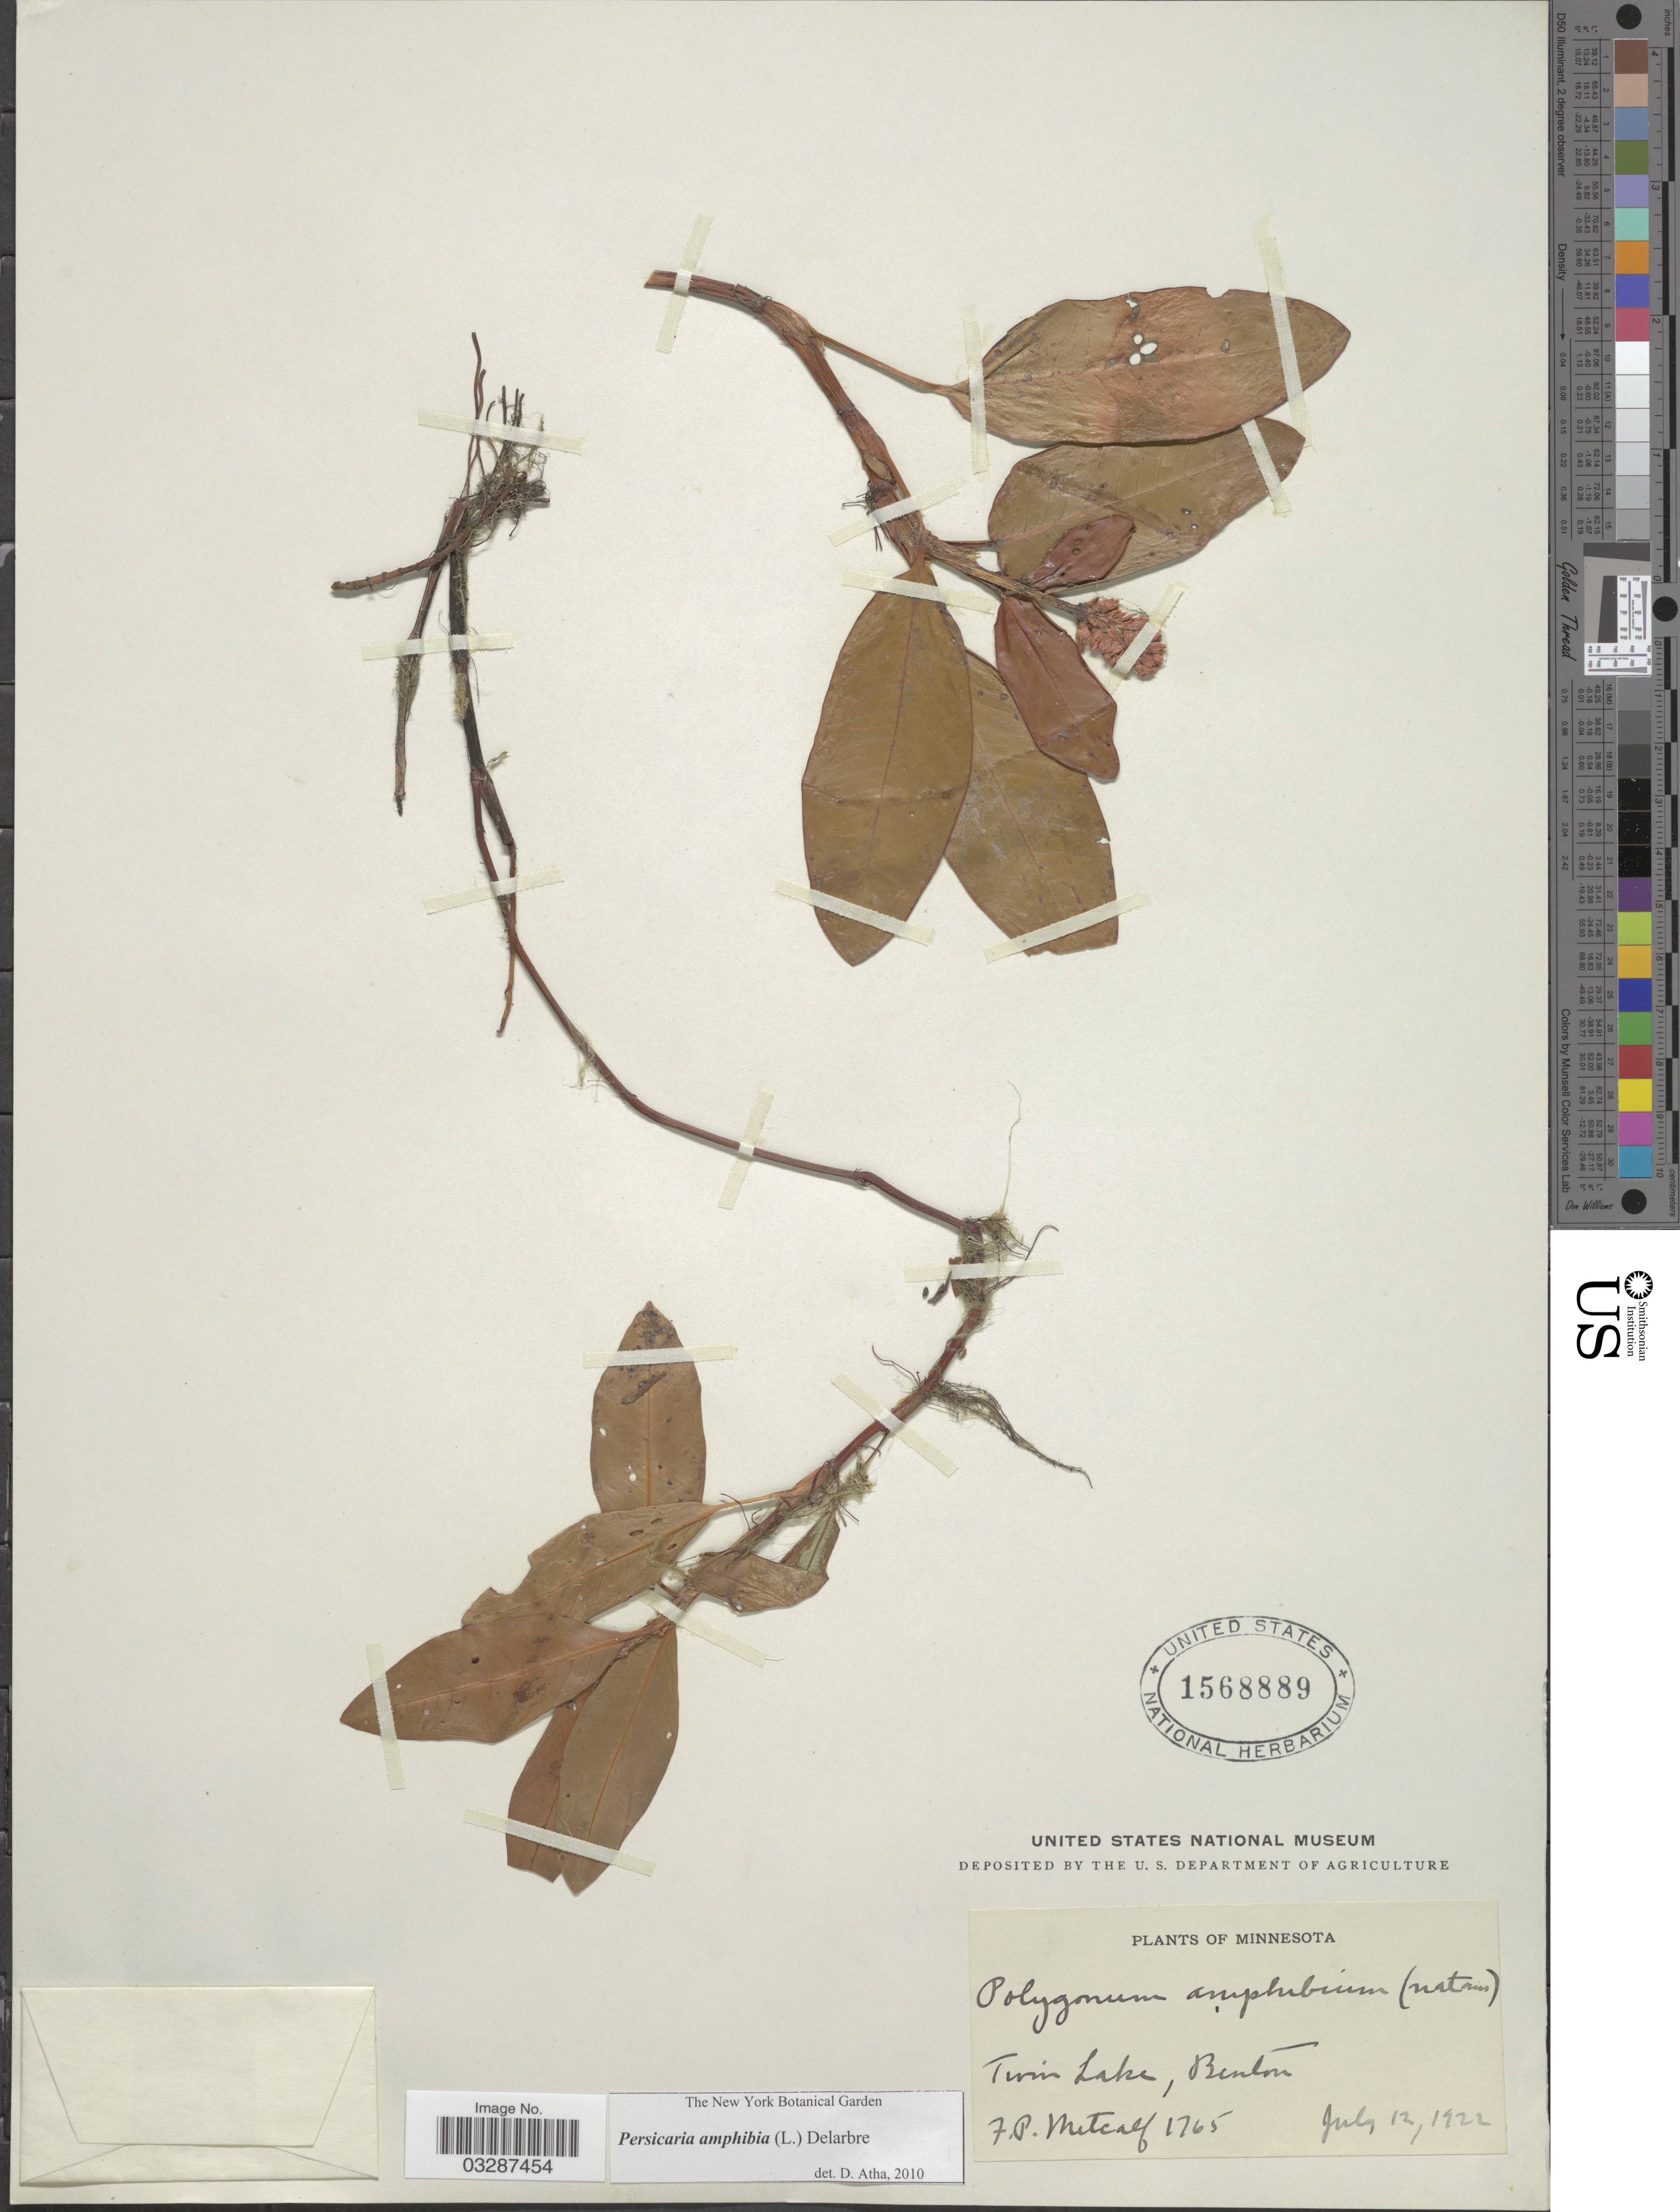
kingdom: Plantae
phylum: Tracheophyta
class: Magnoliopsida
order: Caryophyllales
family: Polygonaceae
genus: Persicaria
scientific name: Persicaria amphibia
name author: (L.) Delarbre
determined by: Atha, D. E.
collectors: F. Metcalf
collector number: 1765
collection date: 1922-07-12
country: United States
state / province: Minnesota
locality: Twin Lake, Benton.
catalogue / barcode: US 1568889